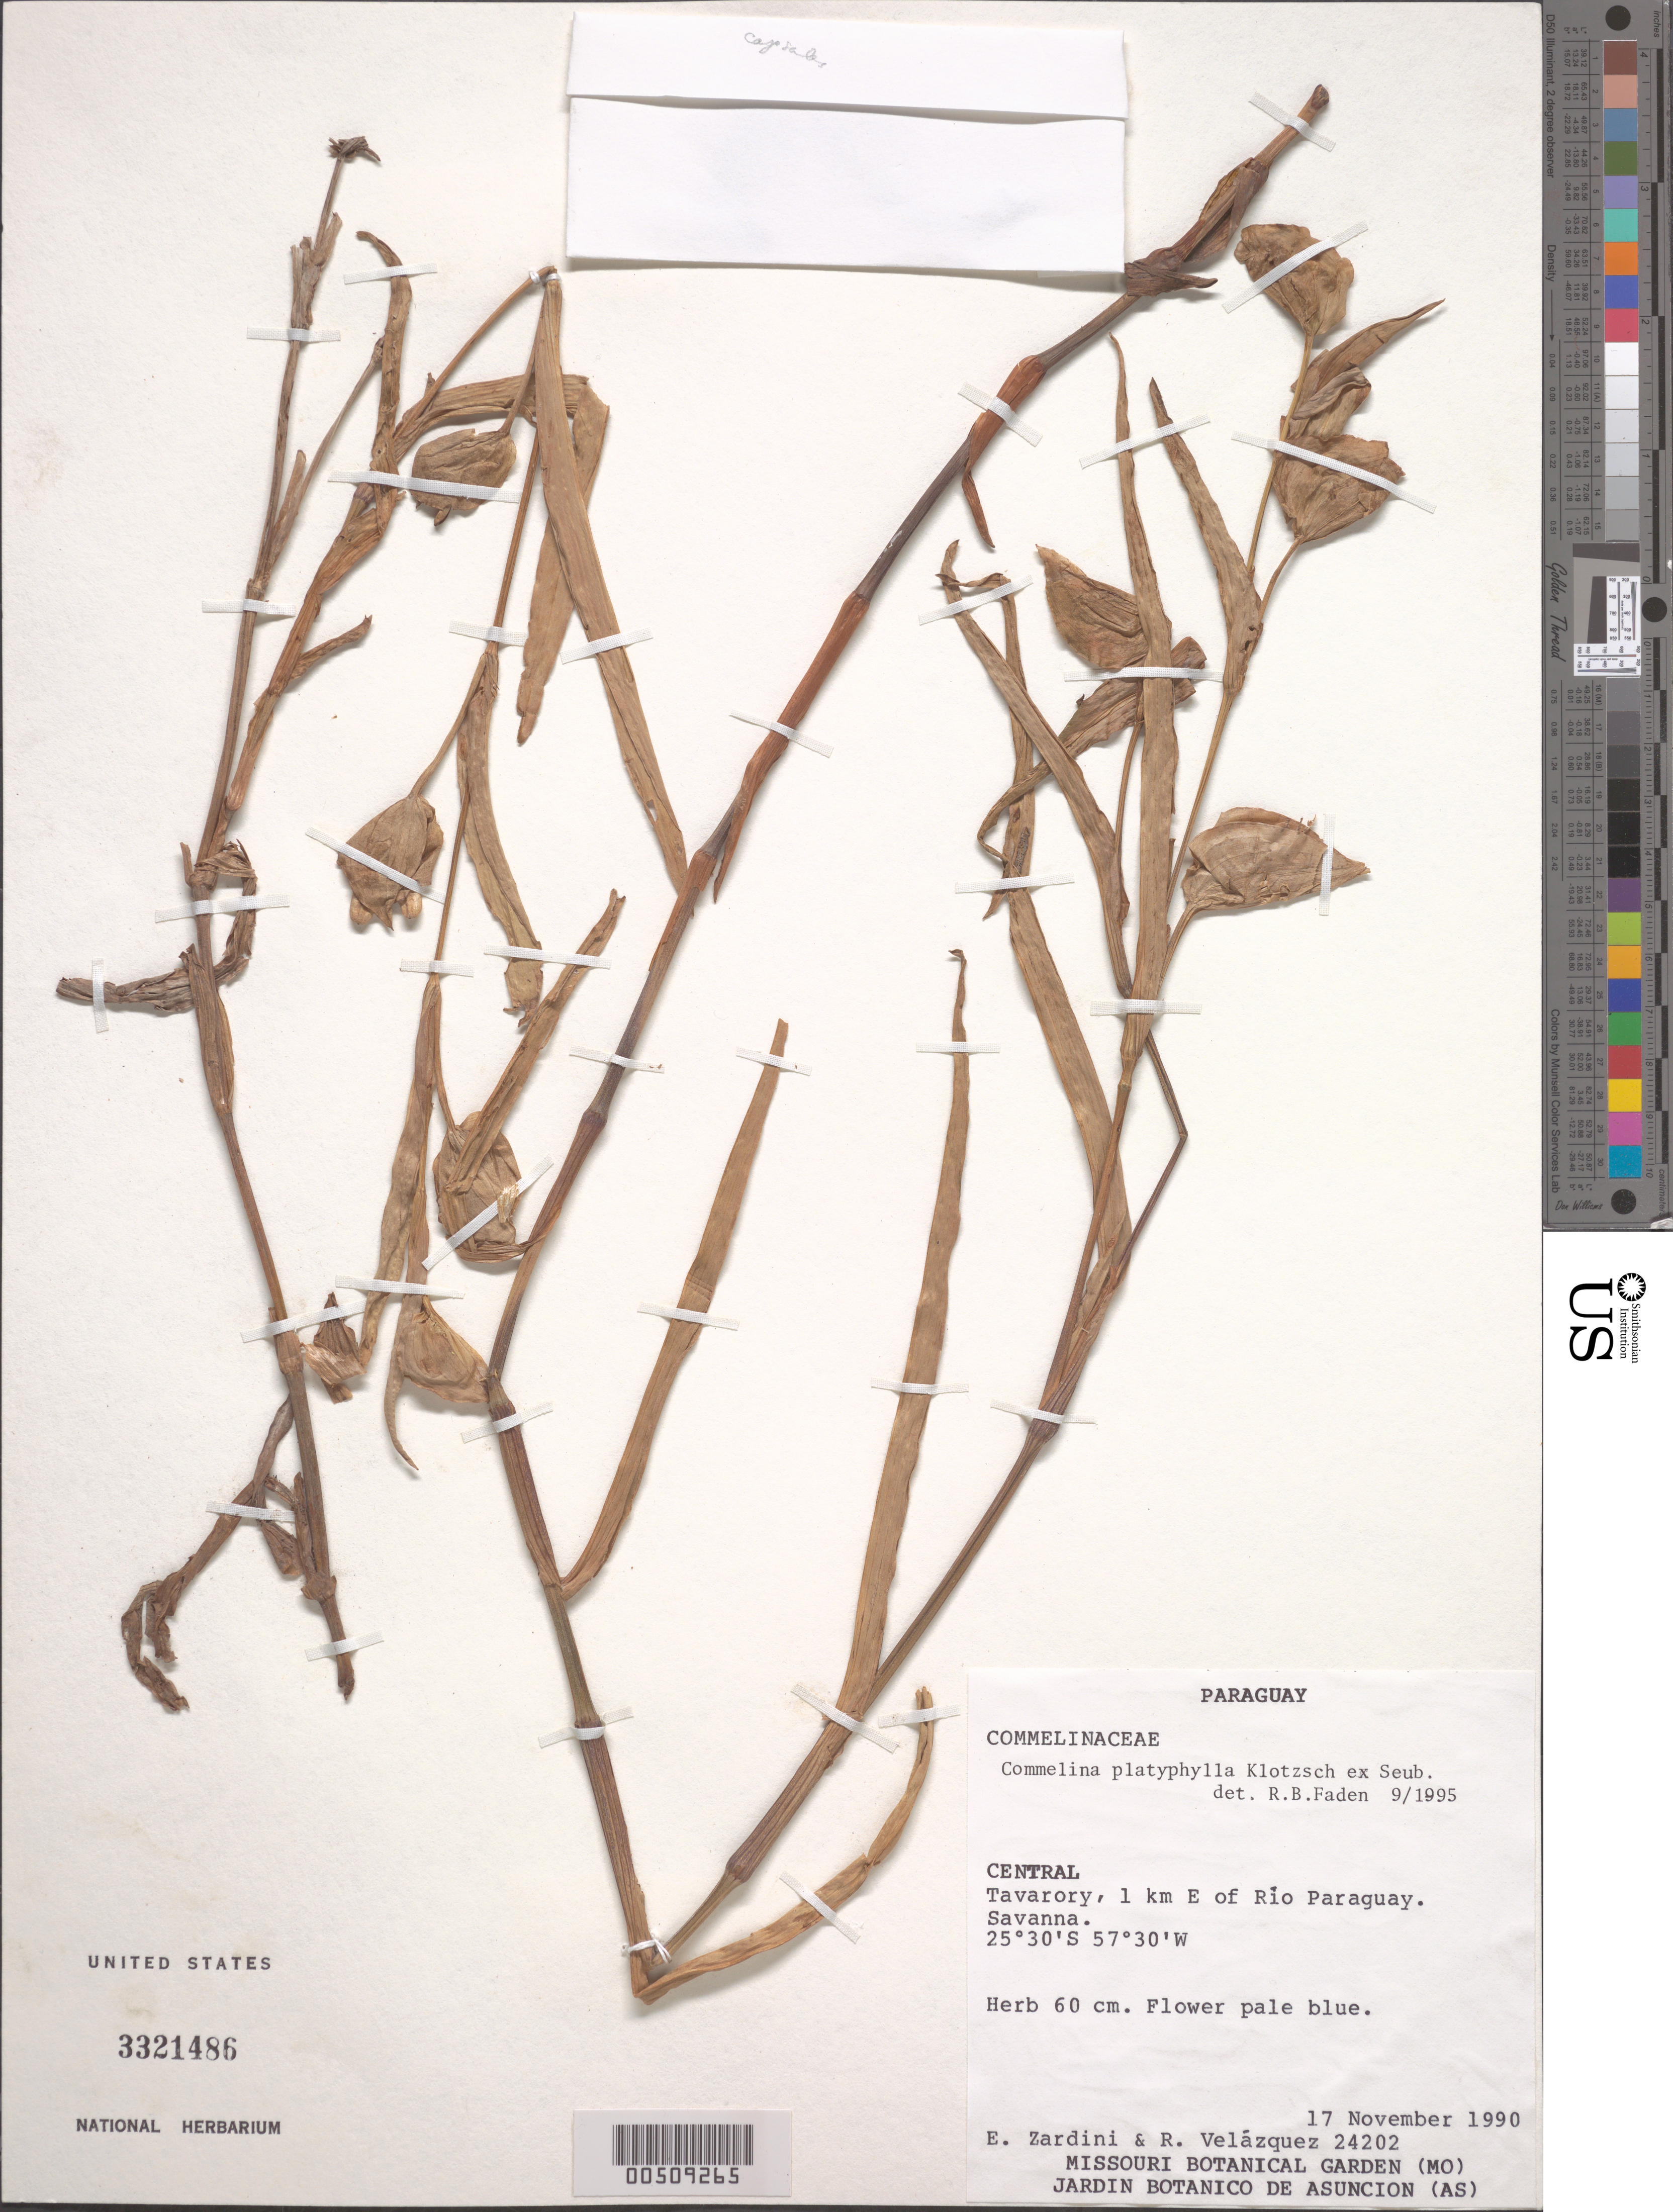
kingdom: Plantae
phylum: Tracheophyta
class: Liliopsida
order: Commelinales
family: Commelinaceae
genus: Tripogandra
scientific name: Tripogandra glandulosa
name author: (Seub.) Rohweder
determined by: Faden, Robert B., (US), Smithsonian Institution - National Museum of Natural History (UNITED STATES)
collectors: E. M. Zardini & R. Velasquez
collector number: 24202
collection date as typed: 17 Nov 1990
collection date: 1990-11-17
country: Paraguay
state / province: Central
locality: Tavarory, e of rio paraguay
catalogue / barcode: US 3321486